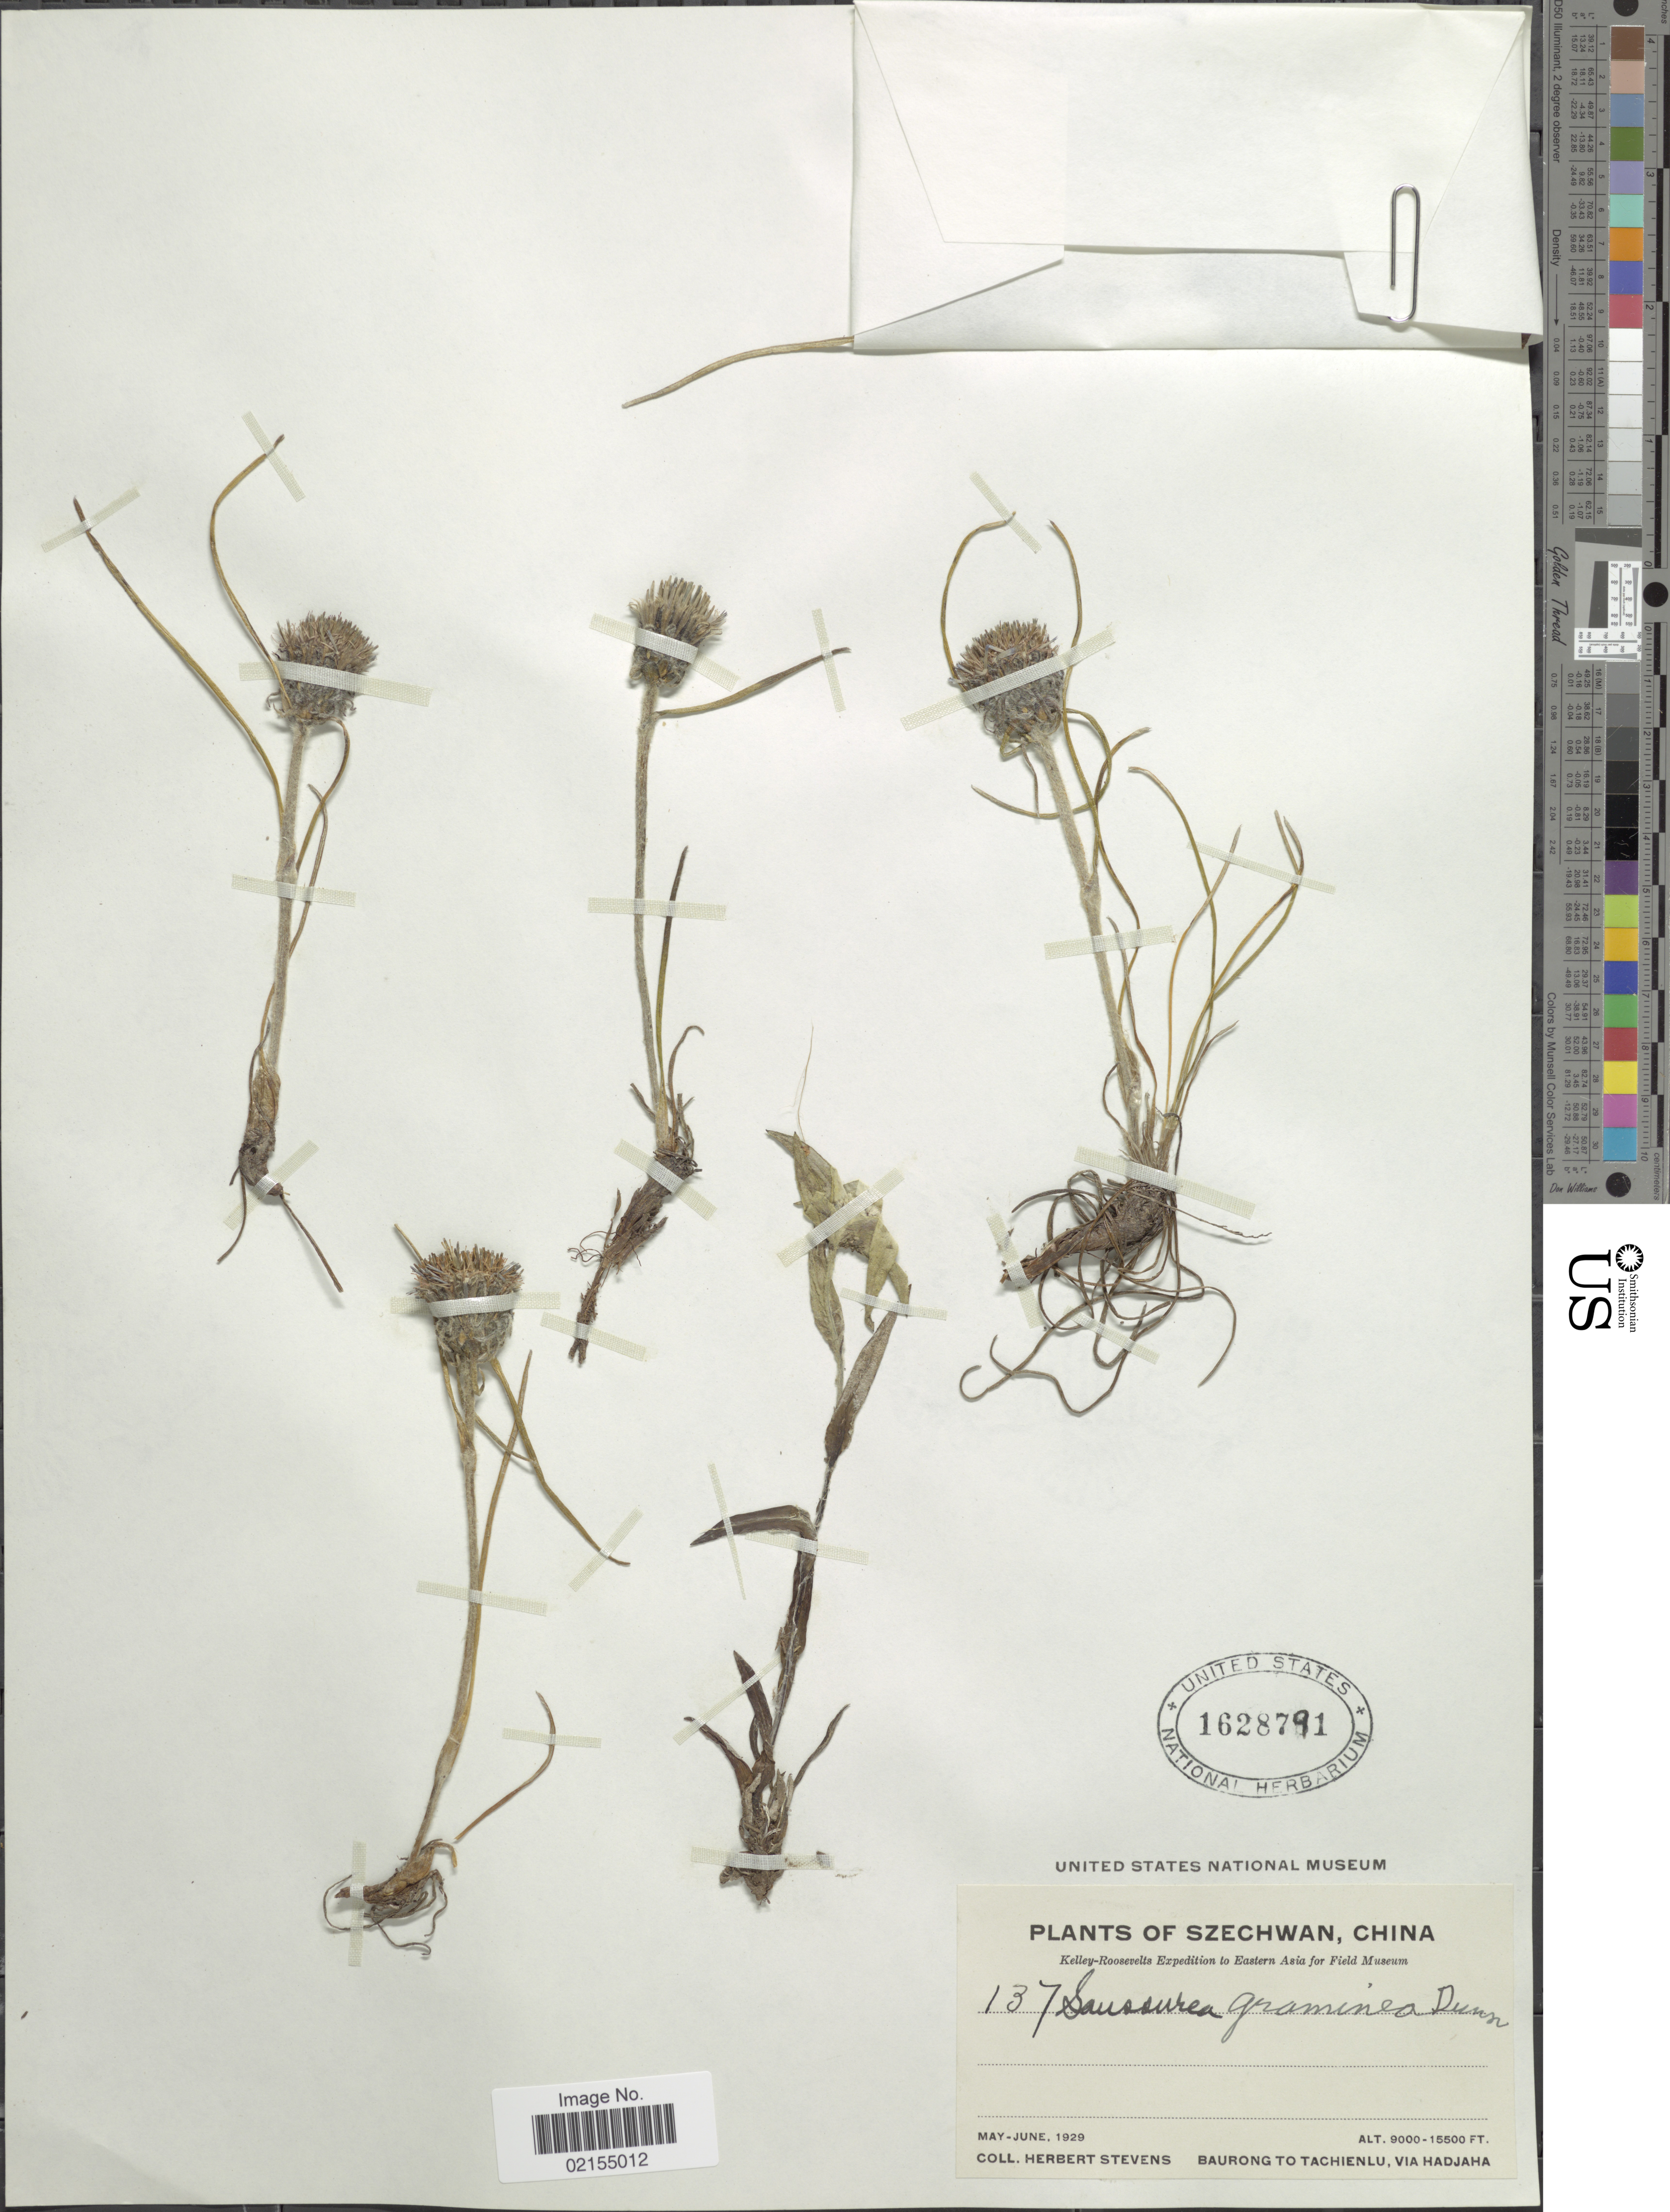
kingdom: Plantae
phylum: Tracheophyta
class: Magnoliopsida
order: Asterales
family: Asteraceae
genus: Saussurea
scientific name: Saussurea graminea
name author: Dunn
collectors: H. Stevens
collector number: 137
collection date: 1929-05/1929-06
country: China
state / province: Sichuan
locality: Szechwan, China, Baurong to Tachienlu, Via Hadjaha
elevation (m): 2743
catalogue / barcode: US 1628791